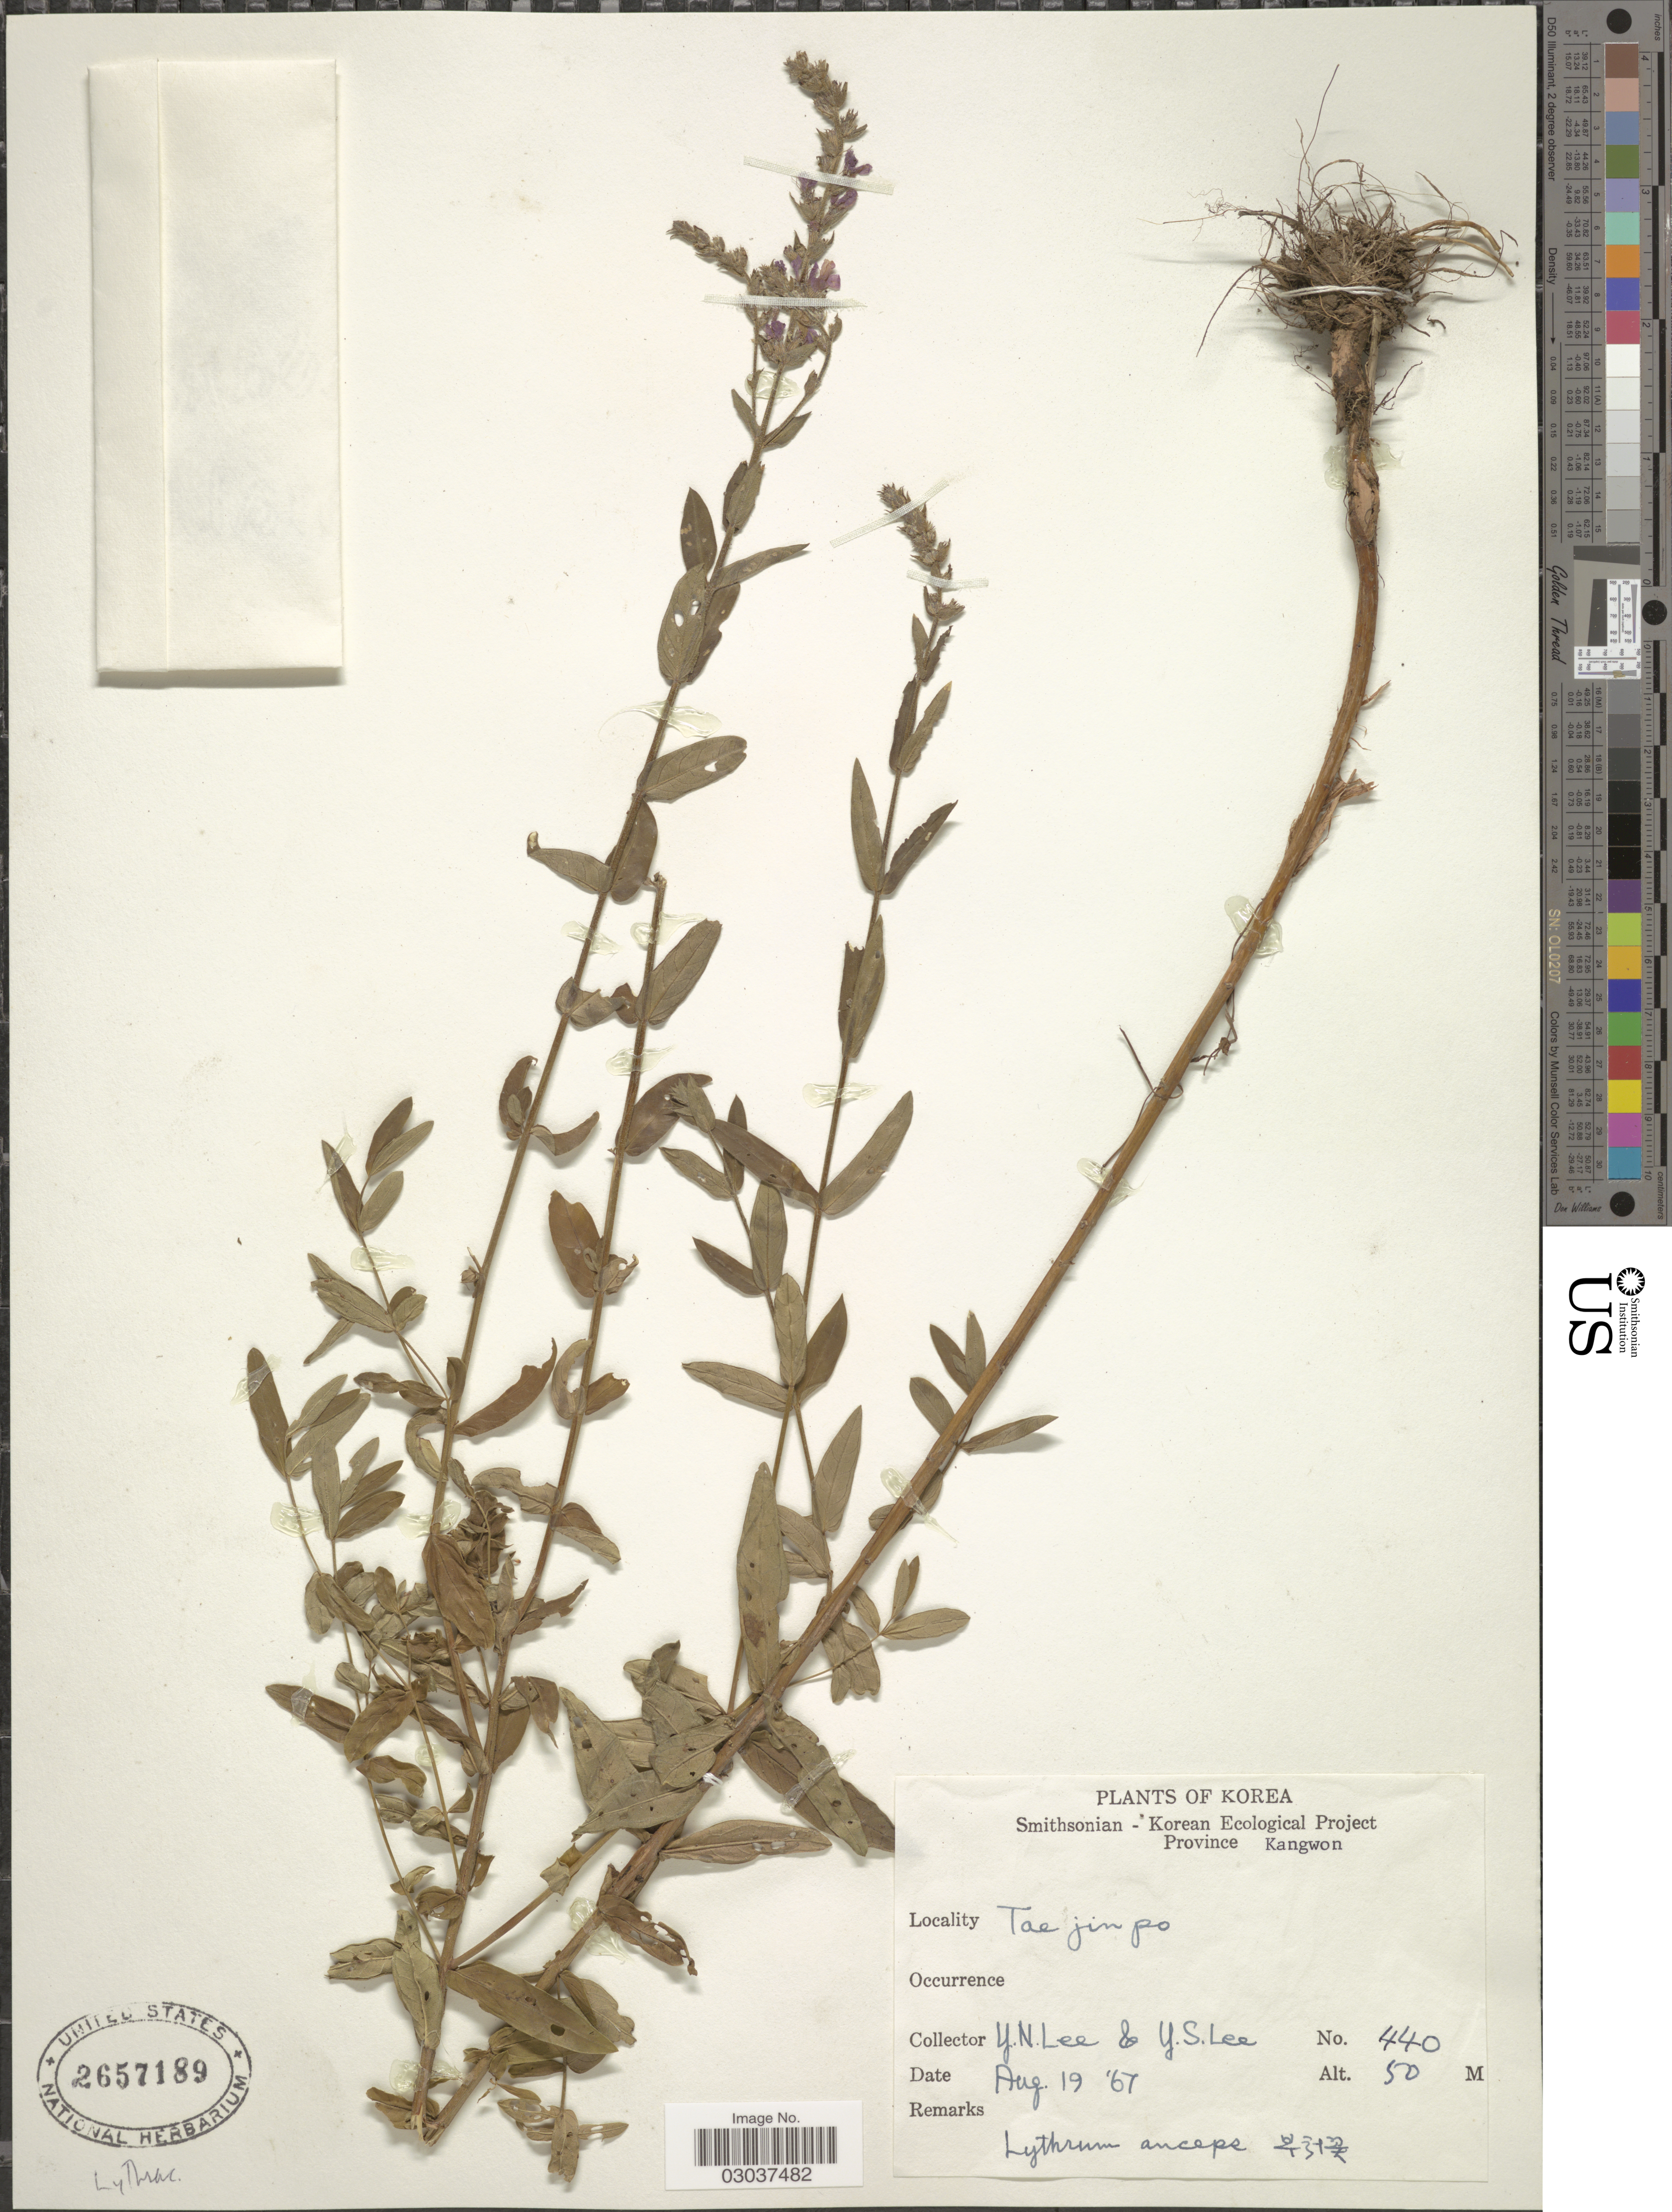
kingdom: Plantae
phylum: Tracheophyta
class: Magnoliopsida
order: Myrtales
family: Lythraceae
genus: Lythrum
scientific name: Lythrum anceps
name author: (Koehne) Makino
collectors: Y. N. Lee & Y. S. Lee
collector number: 440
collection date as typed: Transcribed d/m/y: 19/8/67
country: North Korea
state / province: Kangwon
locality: Korea. Province Kangwon. Tae jin po.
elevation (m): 50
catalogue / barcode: US 2657189